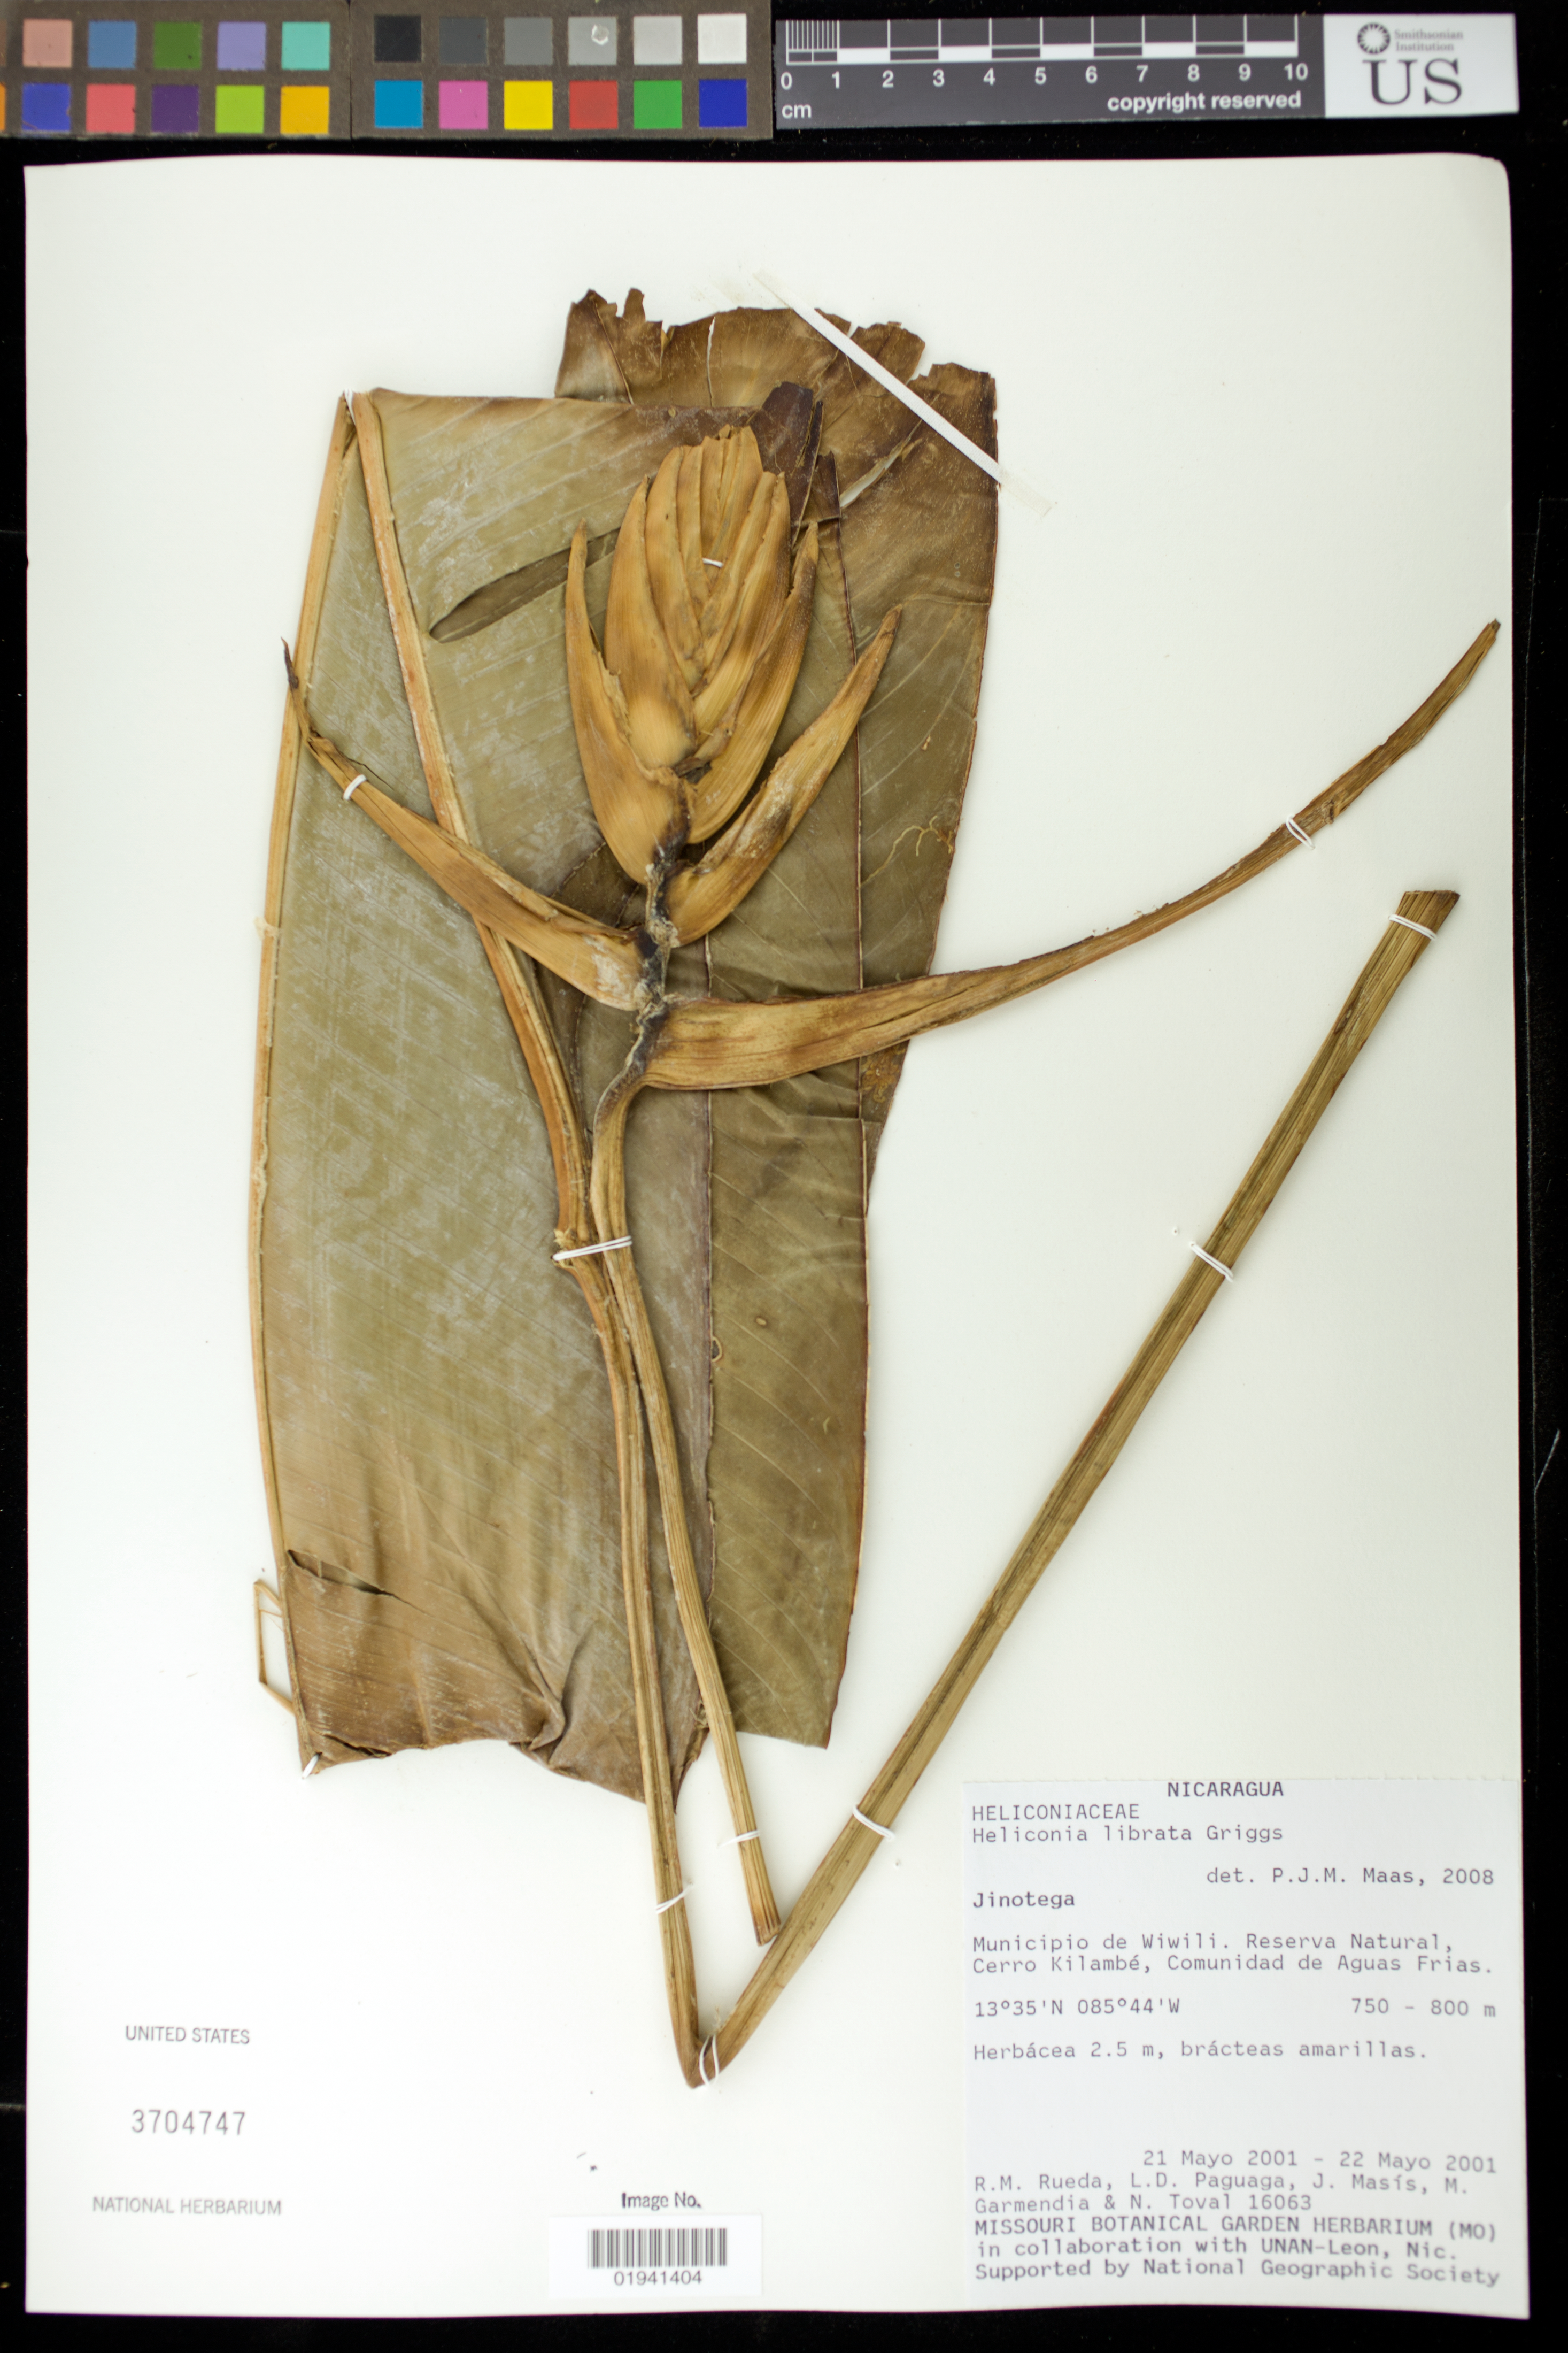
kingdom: Plantae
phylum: Tracheophyta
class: Liliopsida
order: Zingiberales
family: Heliconiaceae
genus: Heliconia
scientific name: Heliconia librata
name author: R.F. Griggs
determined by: Maas, P. J. M., Curator of the herbarium (U), Nationaal Herbarium Nederland (NETHERLANDS)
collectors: R. Rueda, D. Paguaga, J. Masis, M. Garmendia & N. Toval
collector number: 16063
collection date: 2001-05-21/2001-05-22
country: Nicaragua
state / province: Jinotega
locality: Municipio de Wiwili. Reserva Natural, Cerro Kilambe, Comunidad de Aguas Frias.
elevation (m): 750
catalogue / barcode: US 3704747